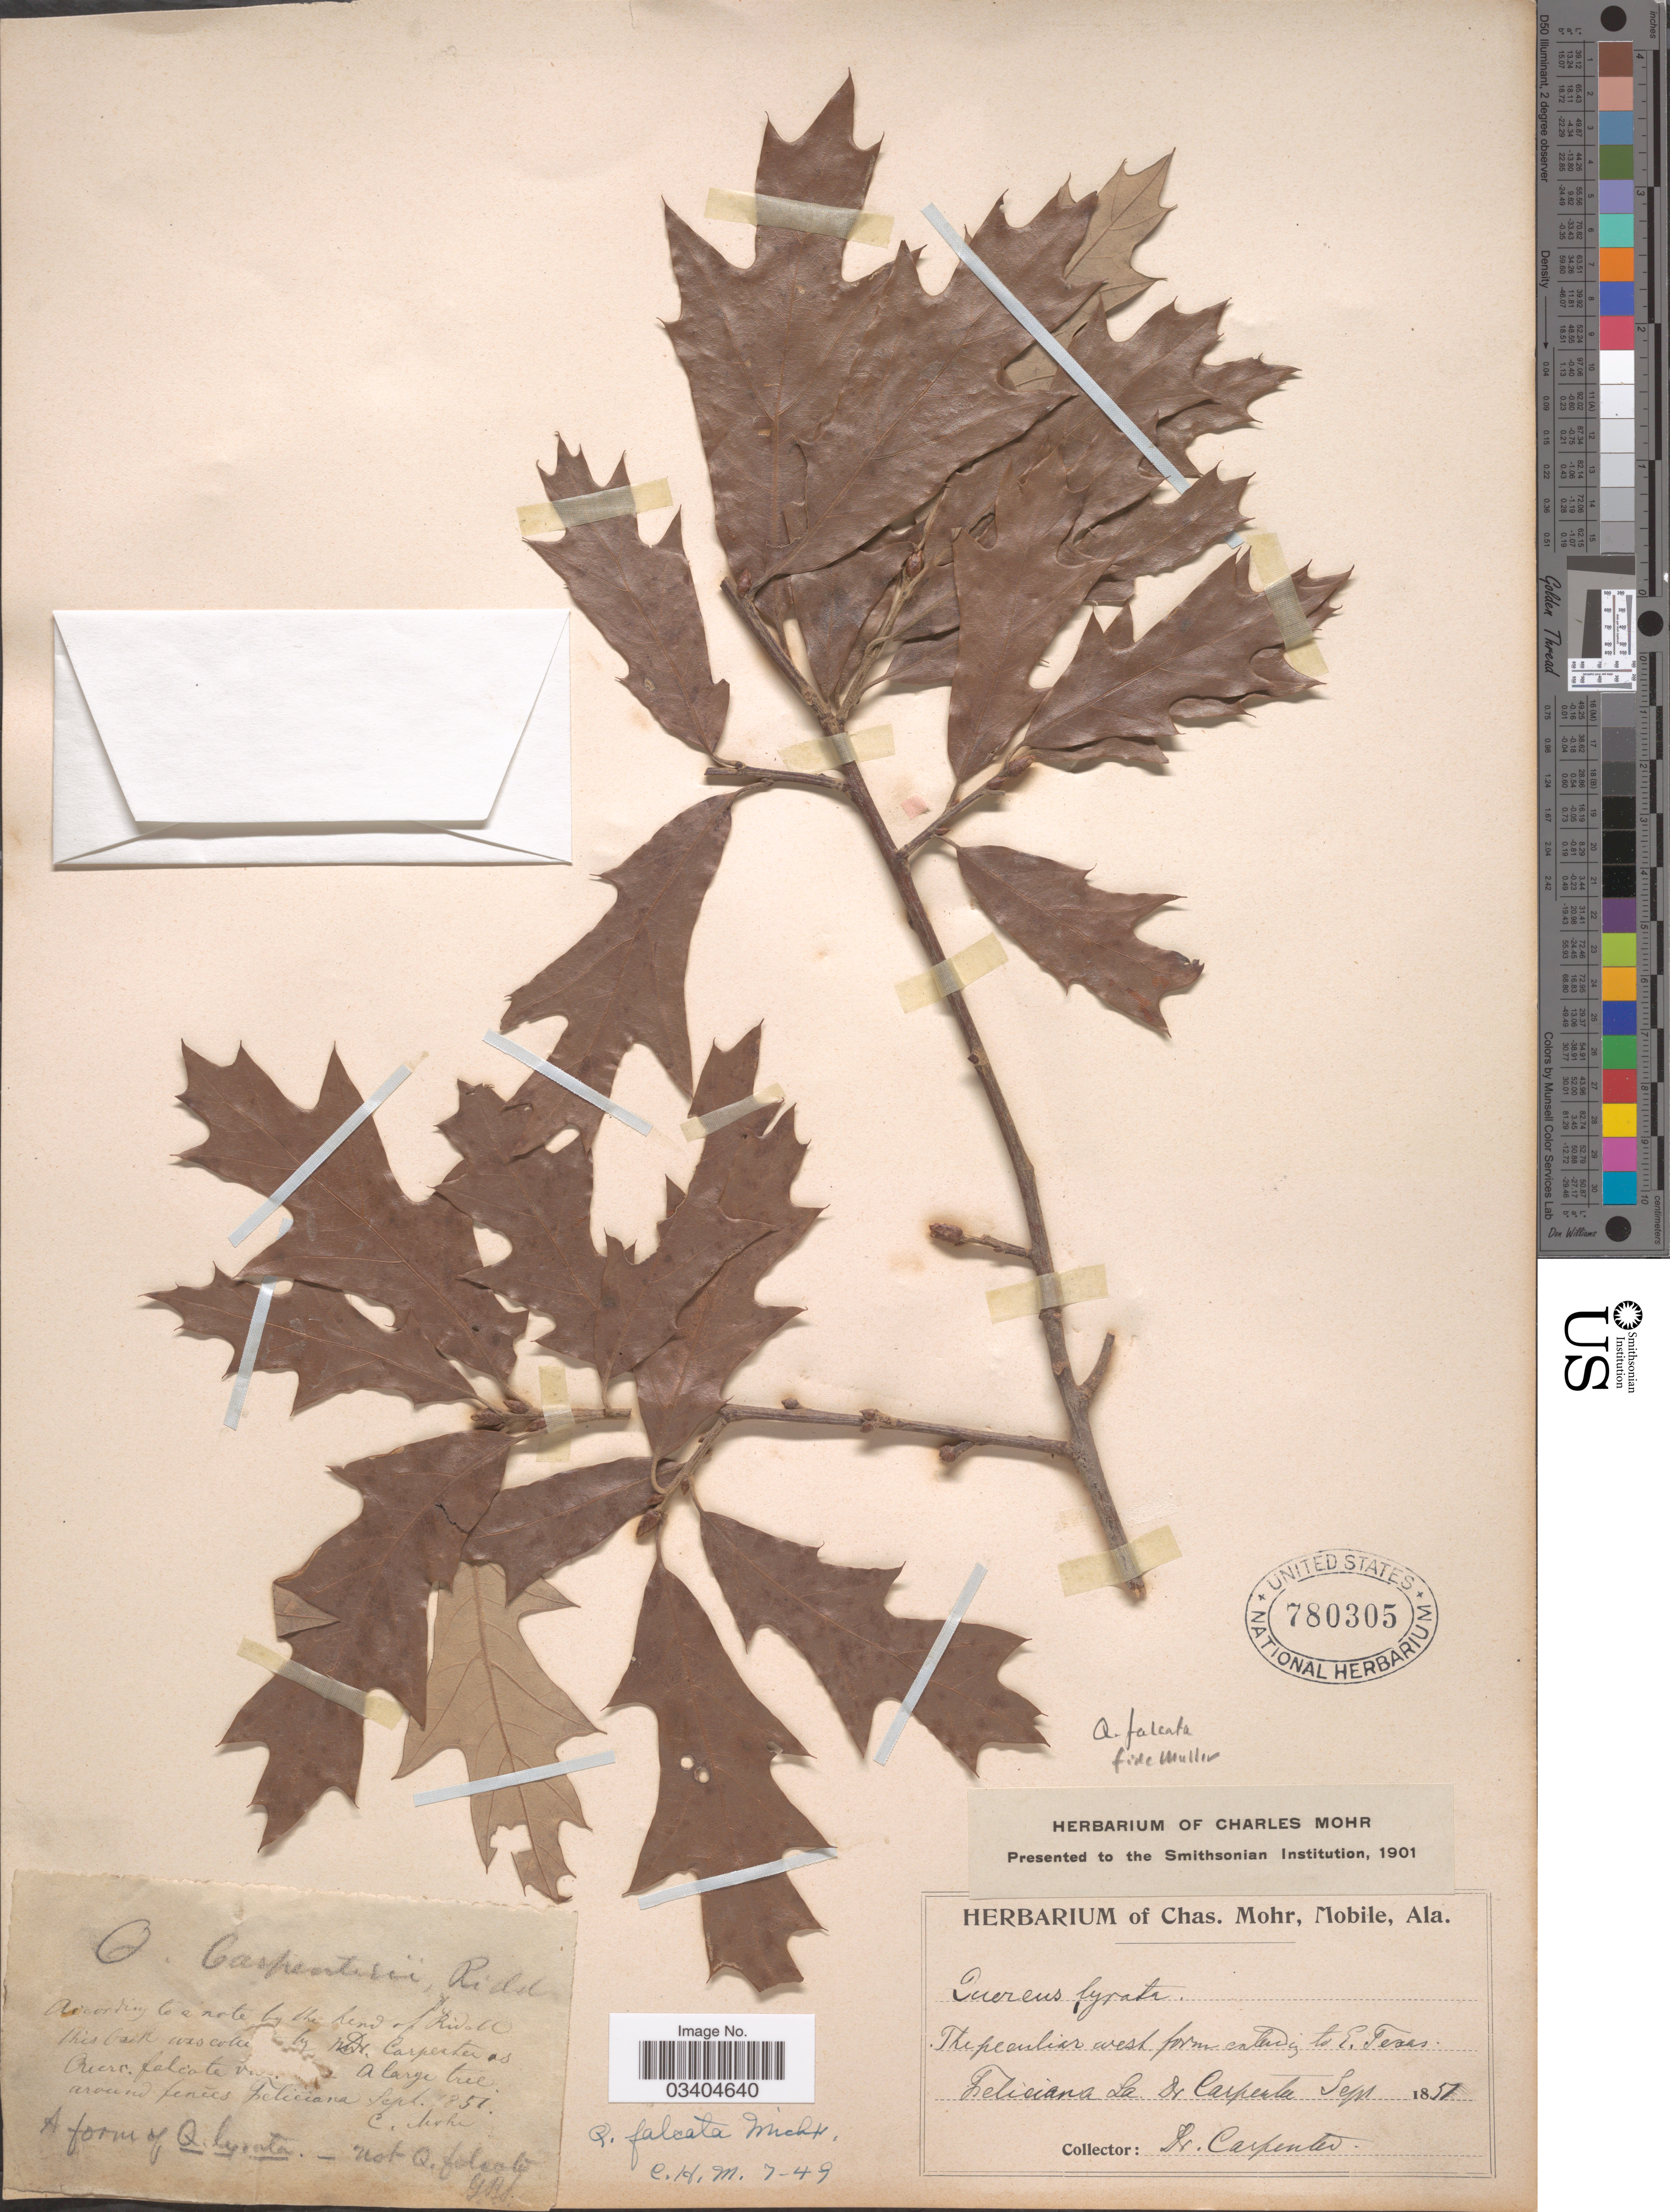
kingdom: Plantae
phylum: Tracheophyta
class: Magnoliopsida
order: Fagales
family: Fagaceae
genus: Quercus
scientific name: Quercus falcata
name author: Michx.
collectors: -. Carpenter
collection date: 1851-09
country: United States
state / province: Texas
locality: E. Texas.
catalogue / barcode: US 780305